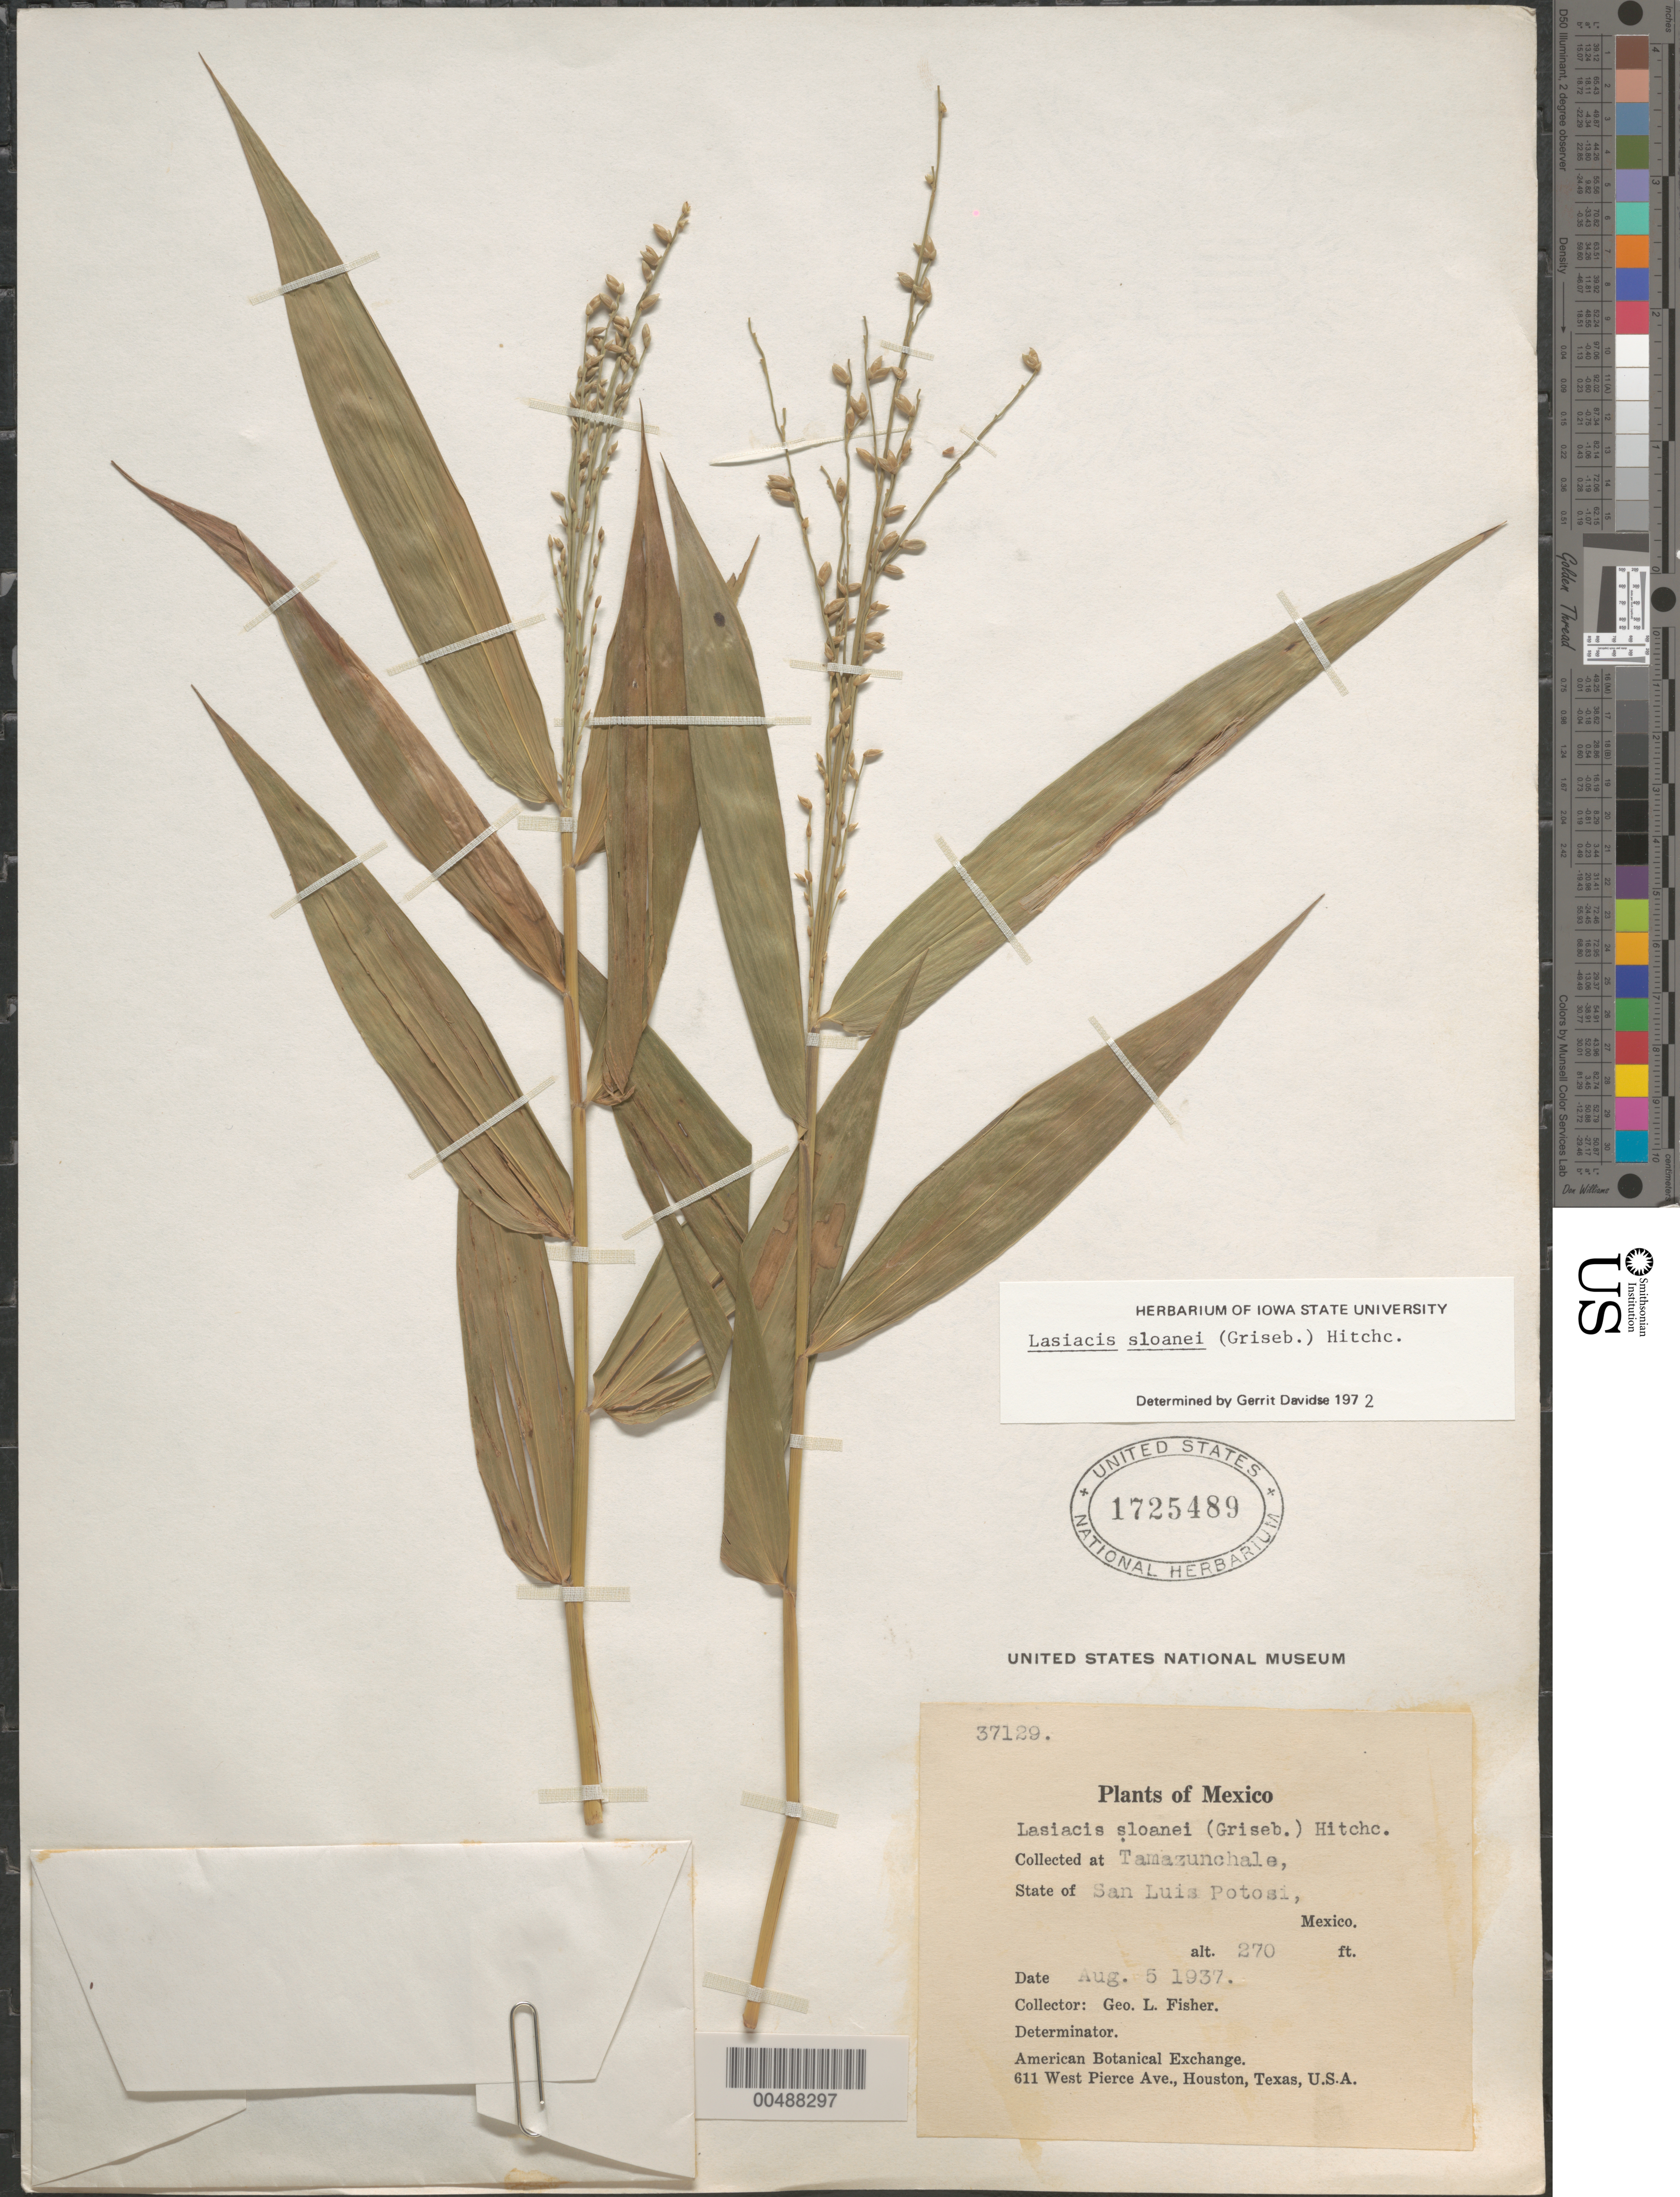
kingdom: Plantae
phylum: Tracheophyta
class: Liliopsida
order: Poales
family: Poaceae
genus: Lasiacis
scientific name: Lasiacis sloanei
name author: (Griseb.) Hitchc.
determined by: Davidse, Gerrit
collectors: G. L. Fisher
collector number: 37129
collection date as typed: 5 Aug 1937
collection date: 1937-08-05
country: Mexico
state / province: San Luis Potosi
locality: Tamazunchale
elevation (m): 82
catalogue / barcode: US 1725489